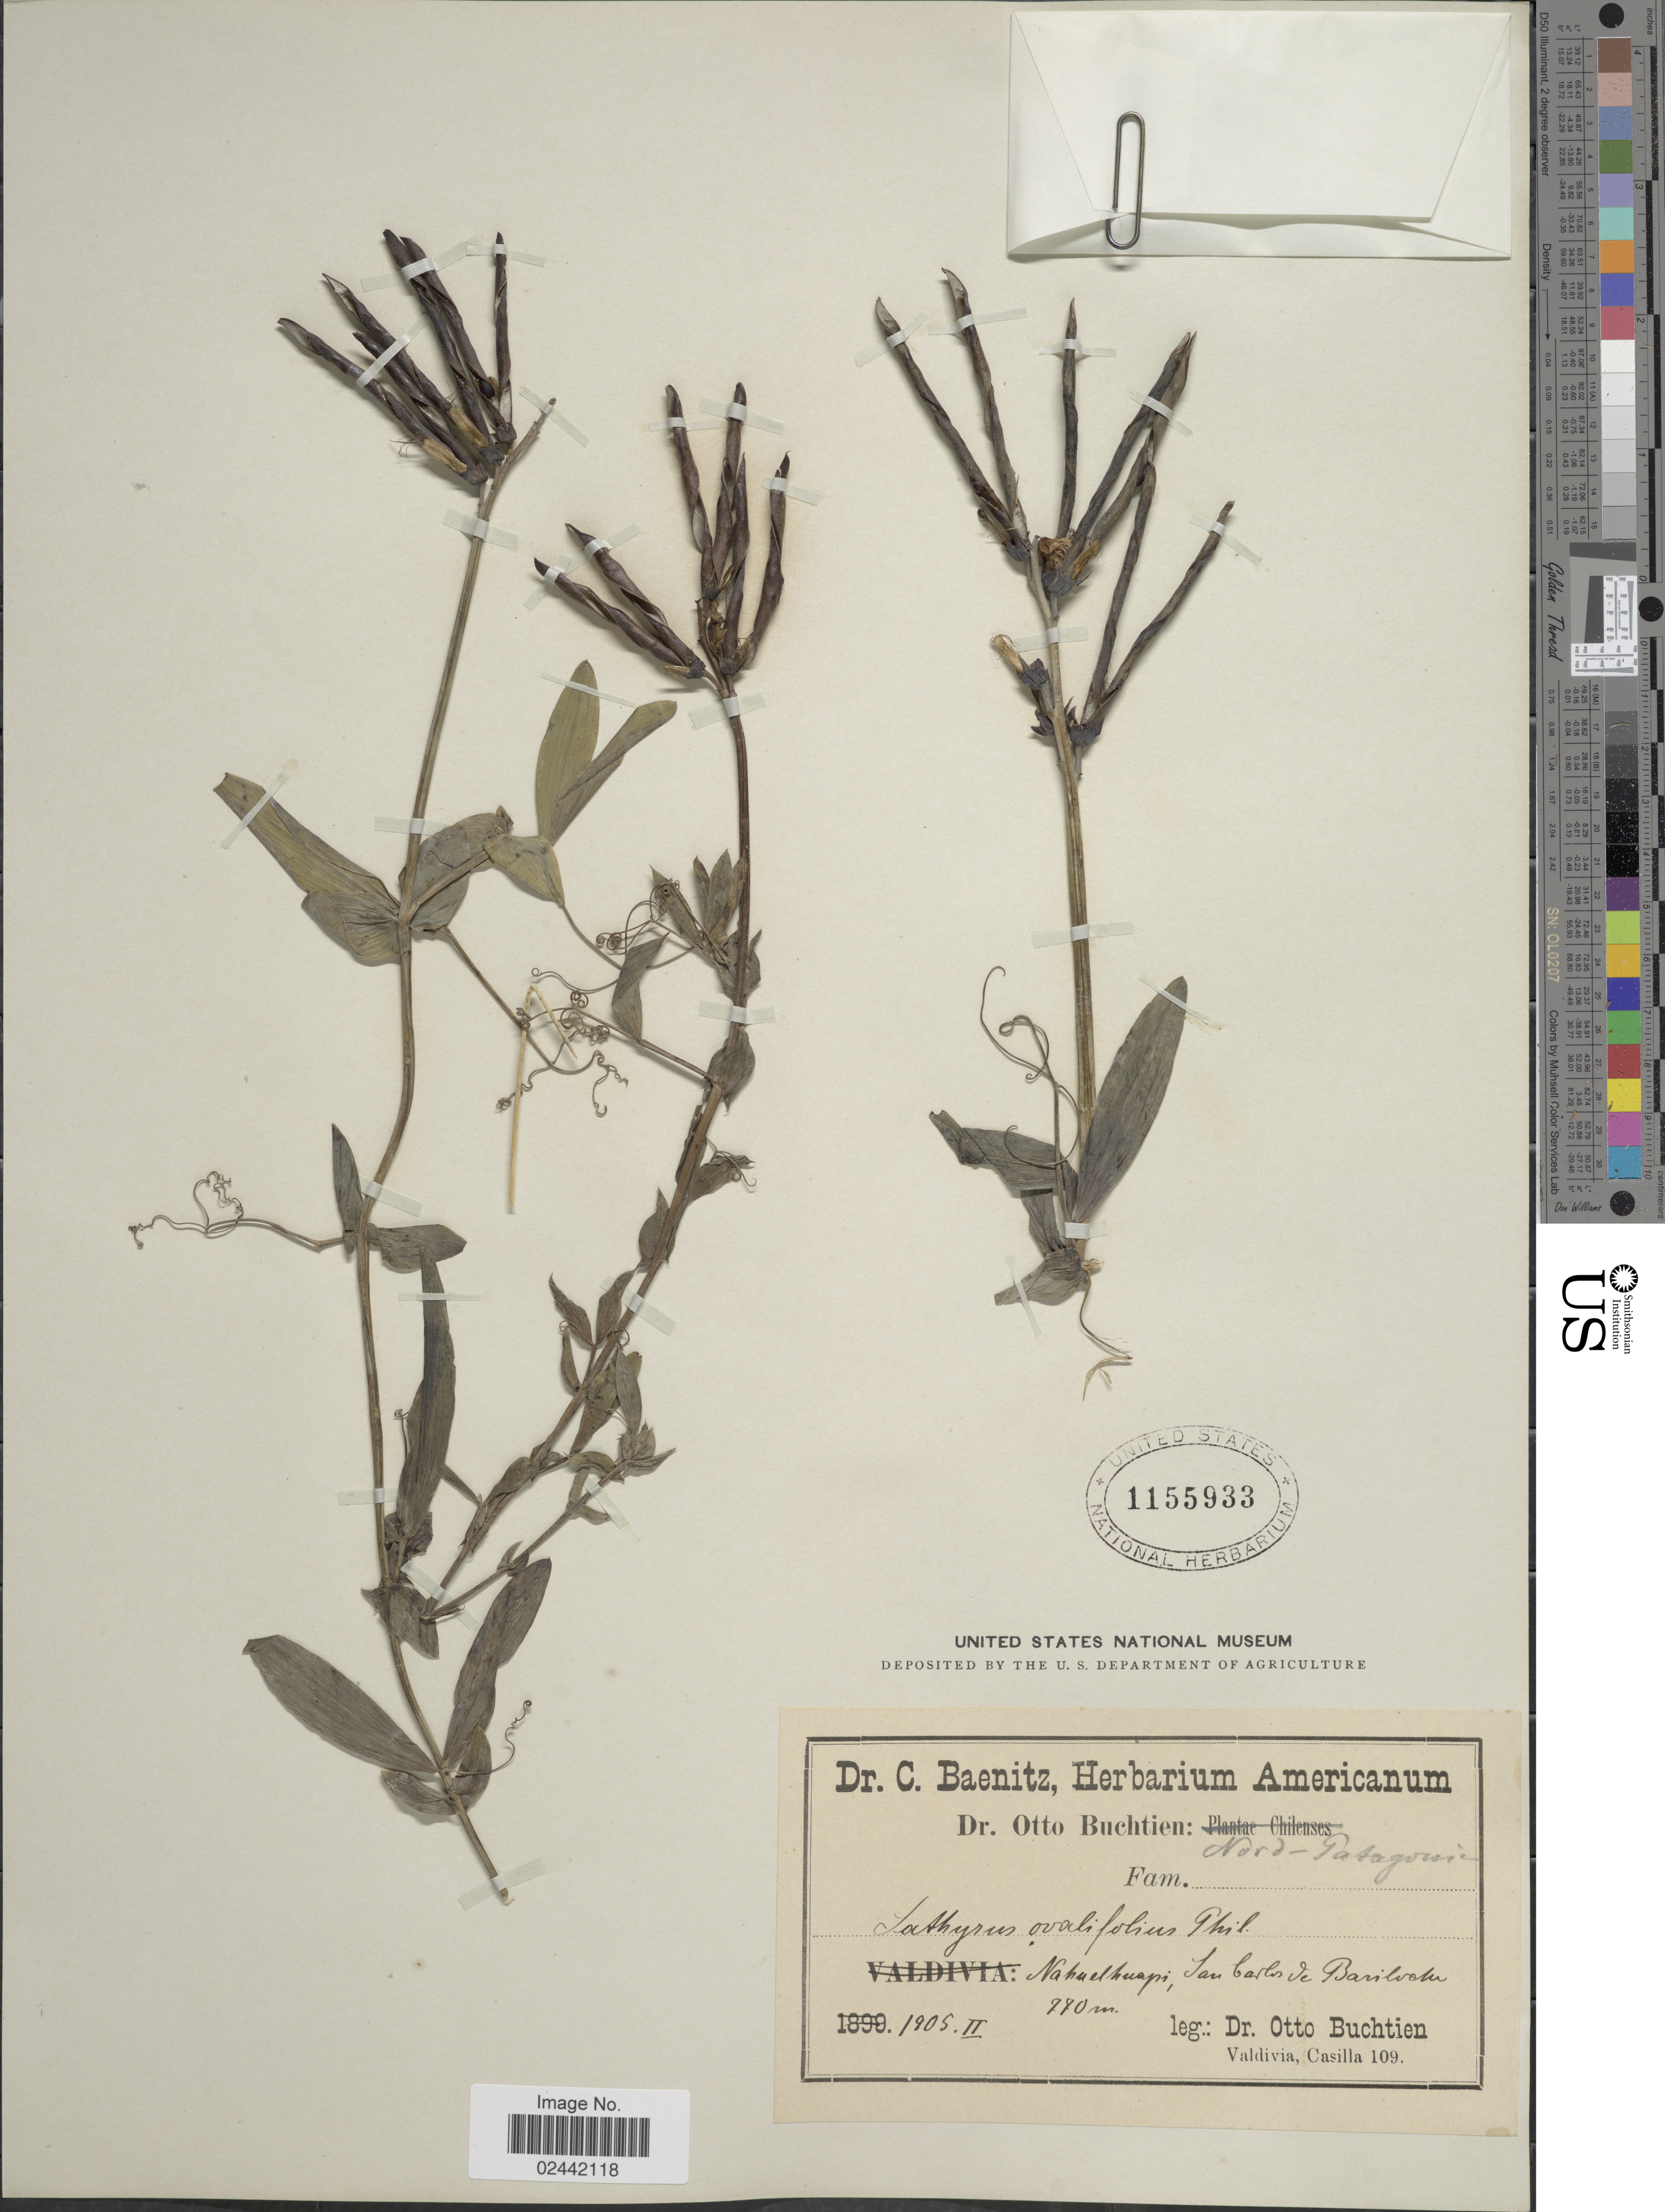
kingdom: Plantae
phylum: Tracheophyta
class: Magnoliopsida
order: Fabales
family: Fabaceae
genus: Lathyrus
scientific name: Lathyrus magellanicus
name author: Lam.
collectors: O. Buchtien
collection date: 1905-02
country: Argentina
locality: Nord-Patagonie. Nahuelhuapi, San Carlos de Bariloche.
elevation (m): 770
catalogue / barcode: US 1155933